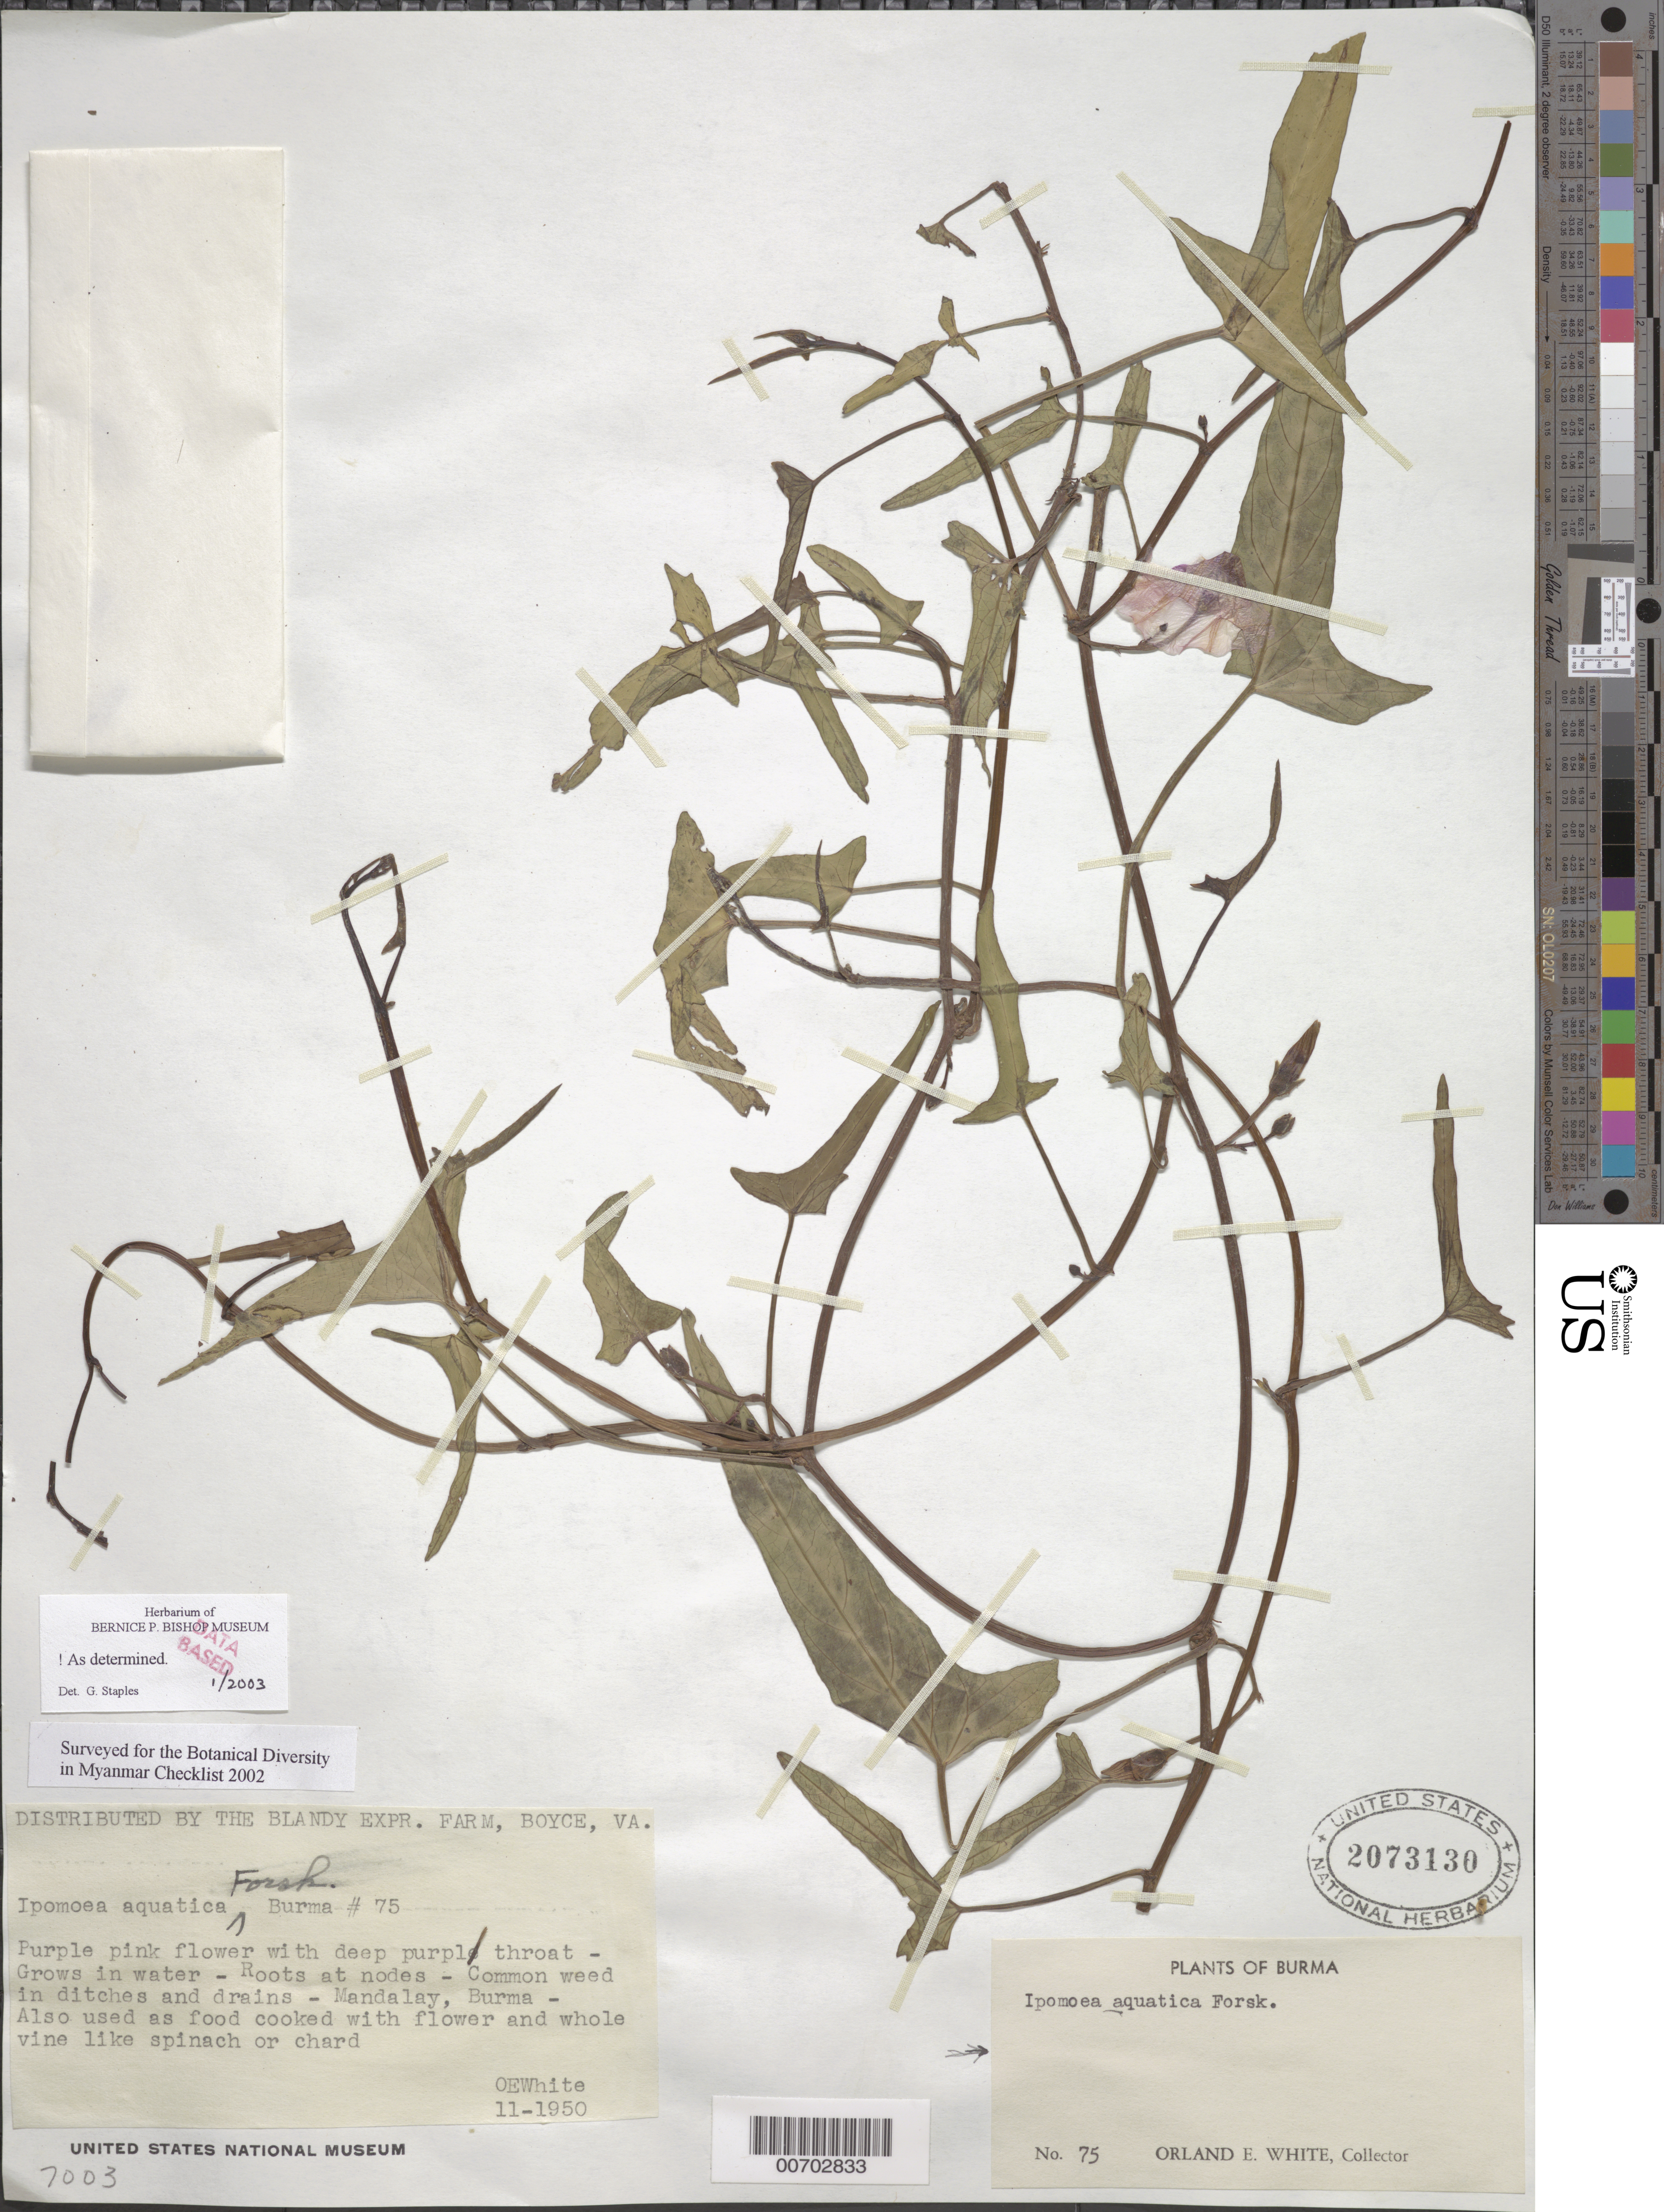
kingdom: Plantae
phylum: Tracheophyta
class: Magnoliopsida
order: Solanales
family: Convolvulaceae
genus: Ipomoea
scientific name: Ipomoea aquatica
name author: Forssk.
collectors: O. E. White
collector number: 75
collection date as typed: Nov 1950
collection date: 1950-11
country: Myanmar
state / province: Mandalay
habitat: In water, ditches & drains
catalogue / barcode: US 2073130